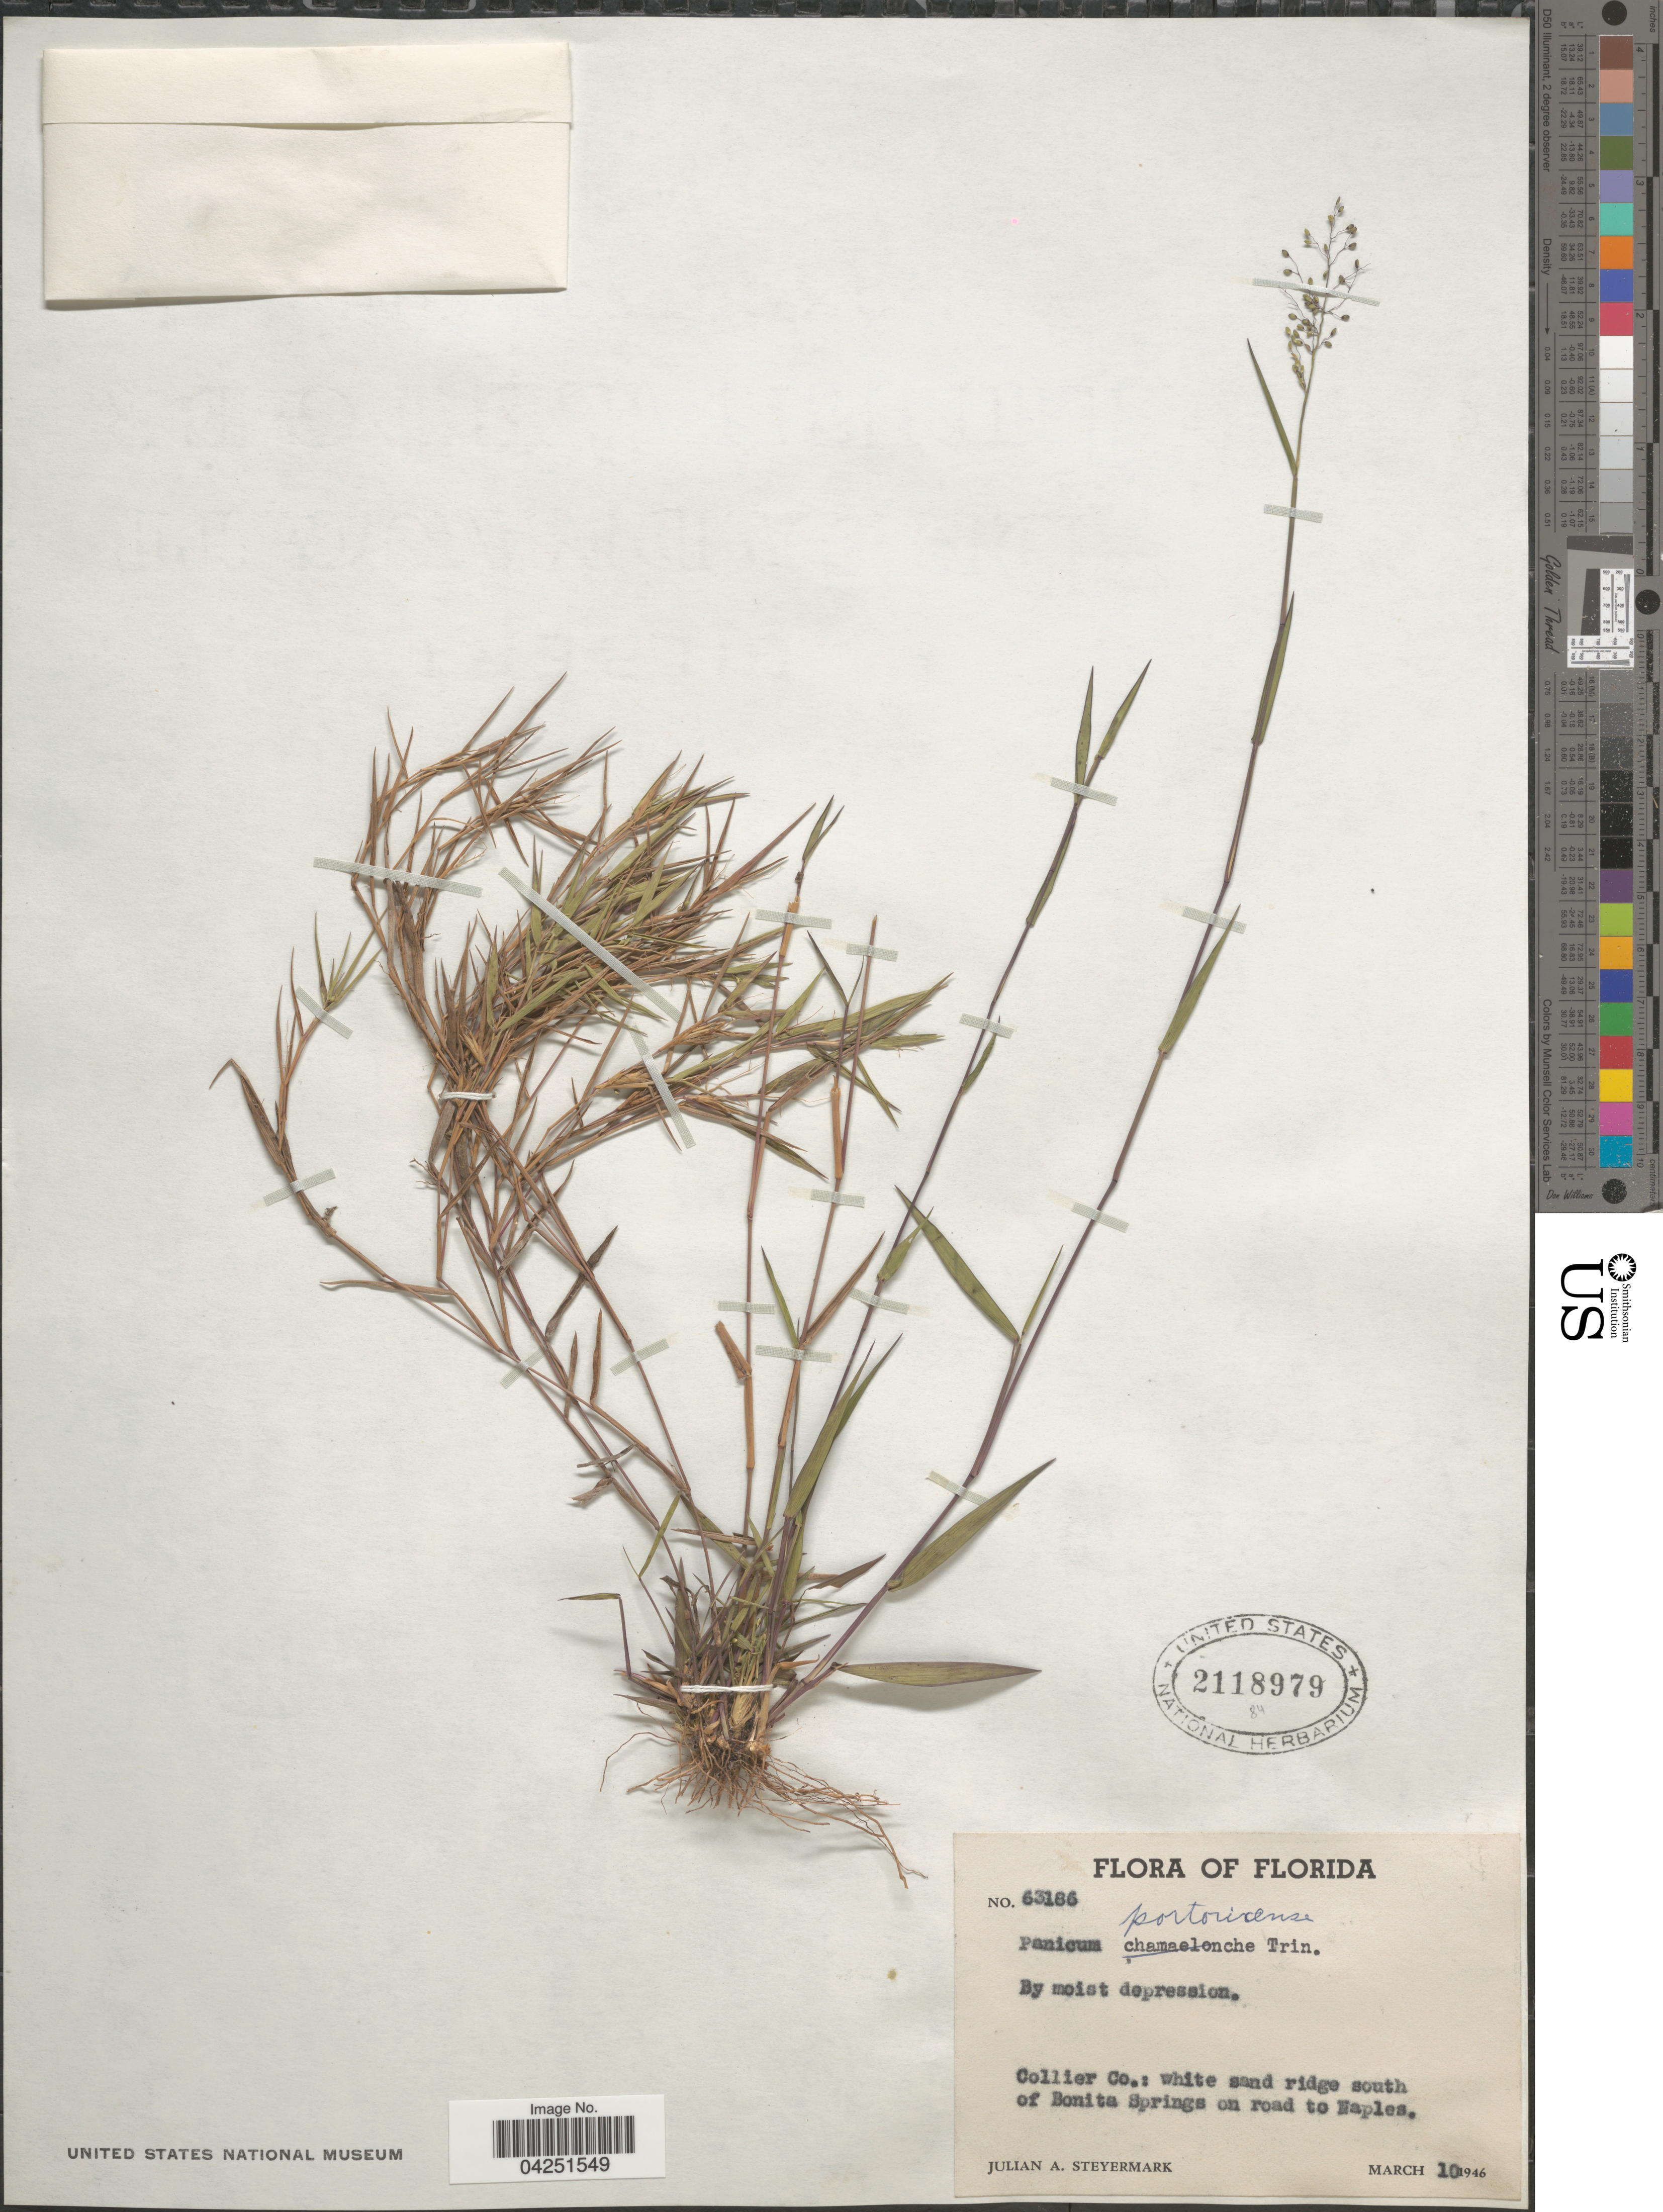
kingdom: Plantae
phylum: Tracheophyta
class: Liliopsida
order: Poales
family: Poaceae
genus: Dichanthelium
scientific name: Dichanthelium acuminatum var. acuminatum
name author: (Sw.) Gould & C.A. Clark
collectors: J. Steyermark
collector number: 63186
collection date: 1946-03-10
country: United States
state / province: Florida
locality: By moist depression. Collier Co.: white sand ridge south of Bonita Springs on road to Naples.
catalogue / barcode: US 2118979